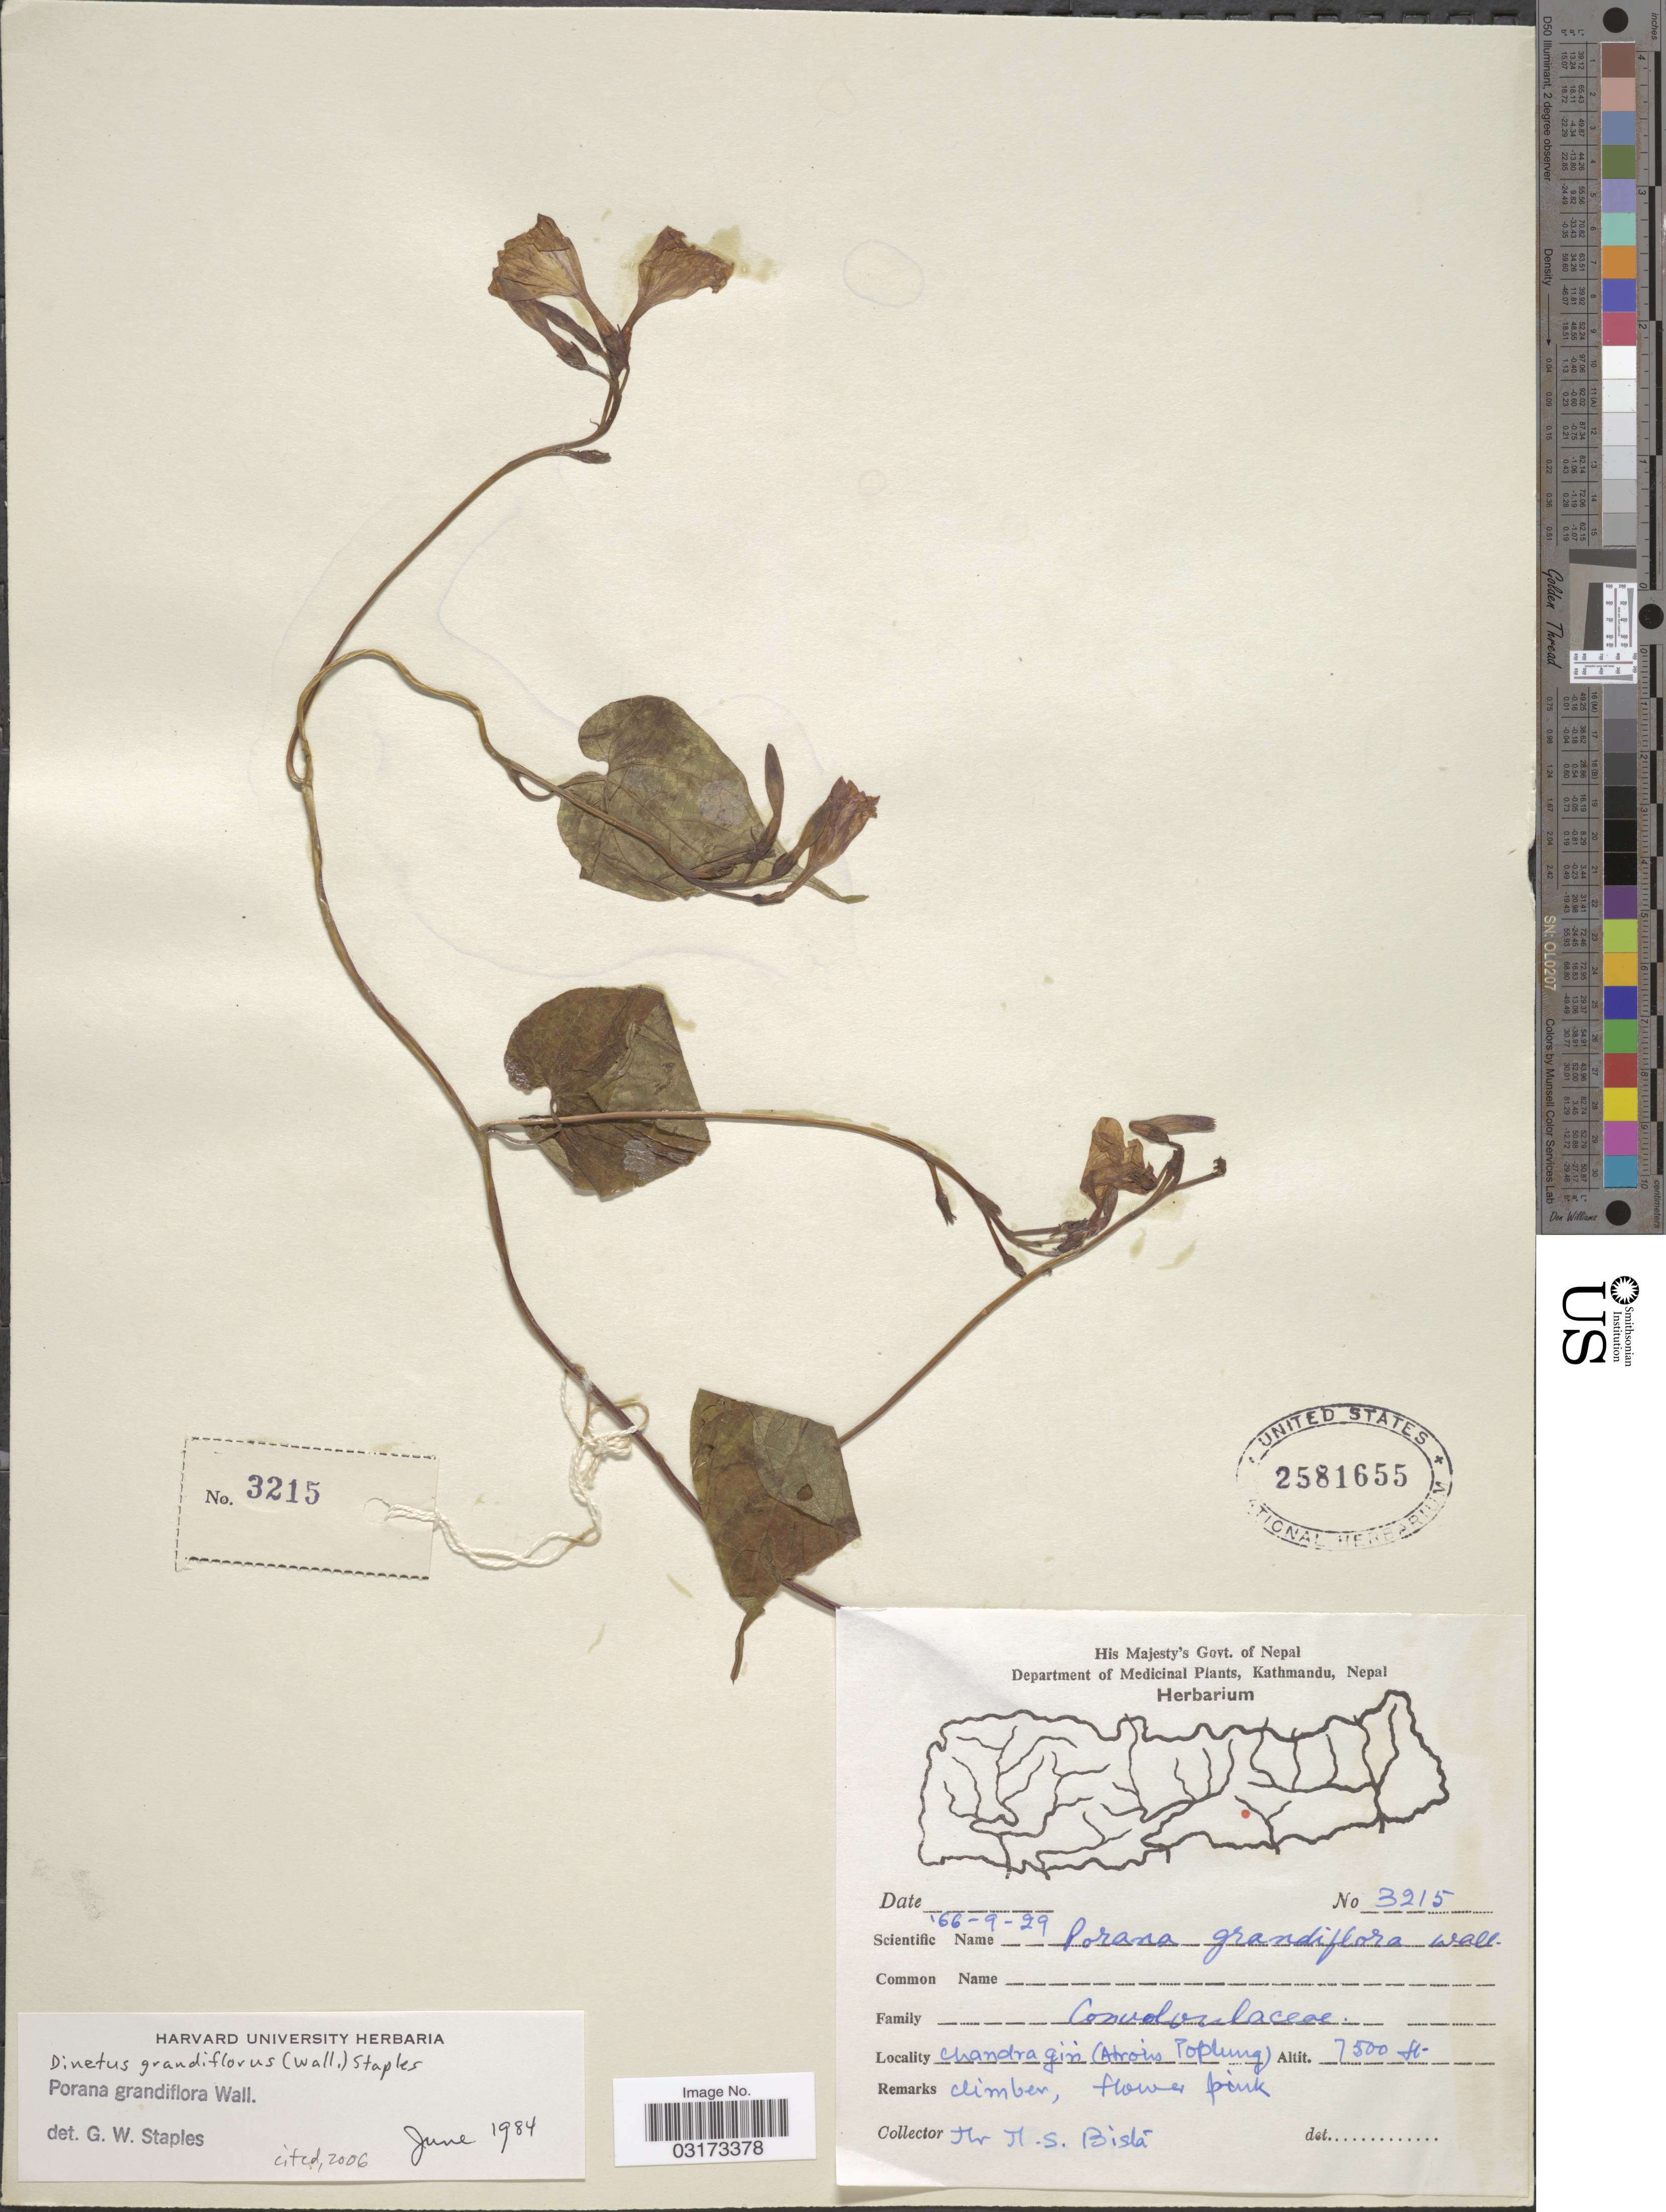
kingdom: Plantae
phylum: Tracheophyta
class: Magnoliopsida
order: Solanales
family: Convolvulaceae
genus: Dinetus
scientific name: Dinetus grandiflorus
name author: (Wall.) Staples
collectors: M. Bista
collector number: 3215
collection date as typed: Transcribed d/m/y: 29/9/66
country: Nepal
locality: Chandragin (Atron [interpreted] Toplung).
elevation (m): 2286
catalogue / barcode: US 2581655